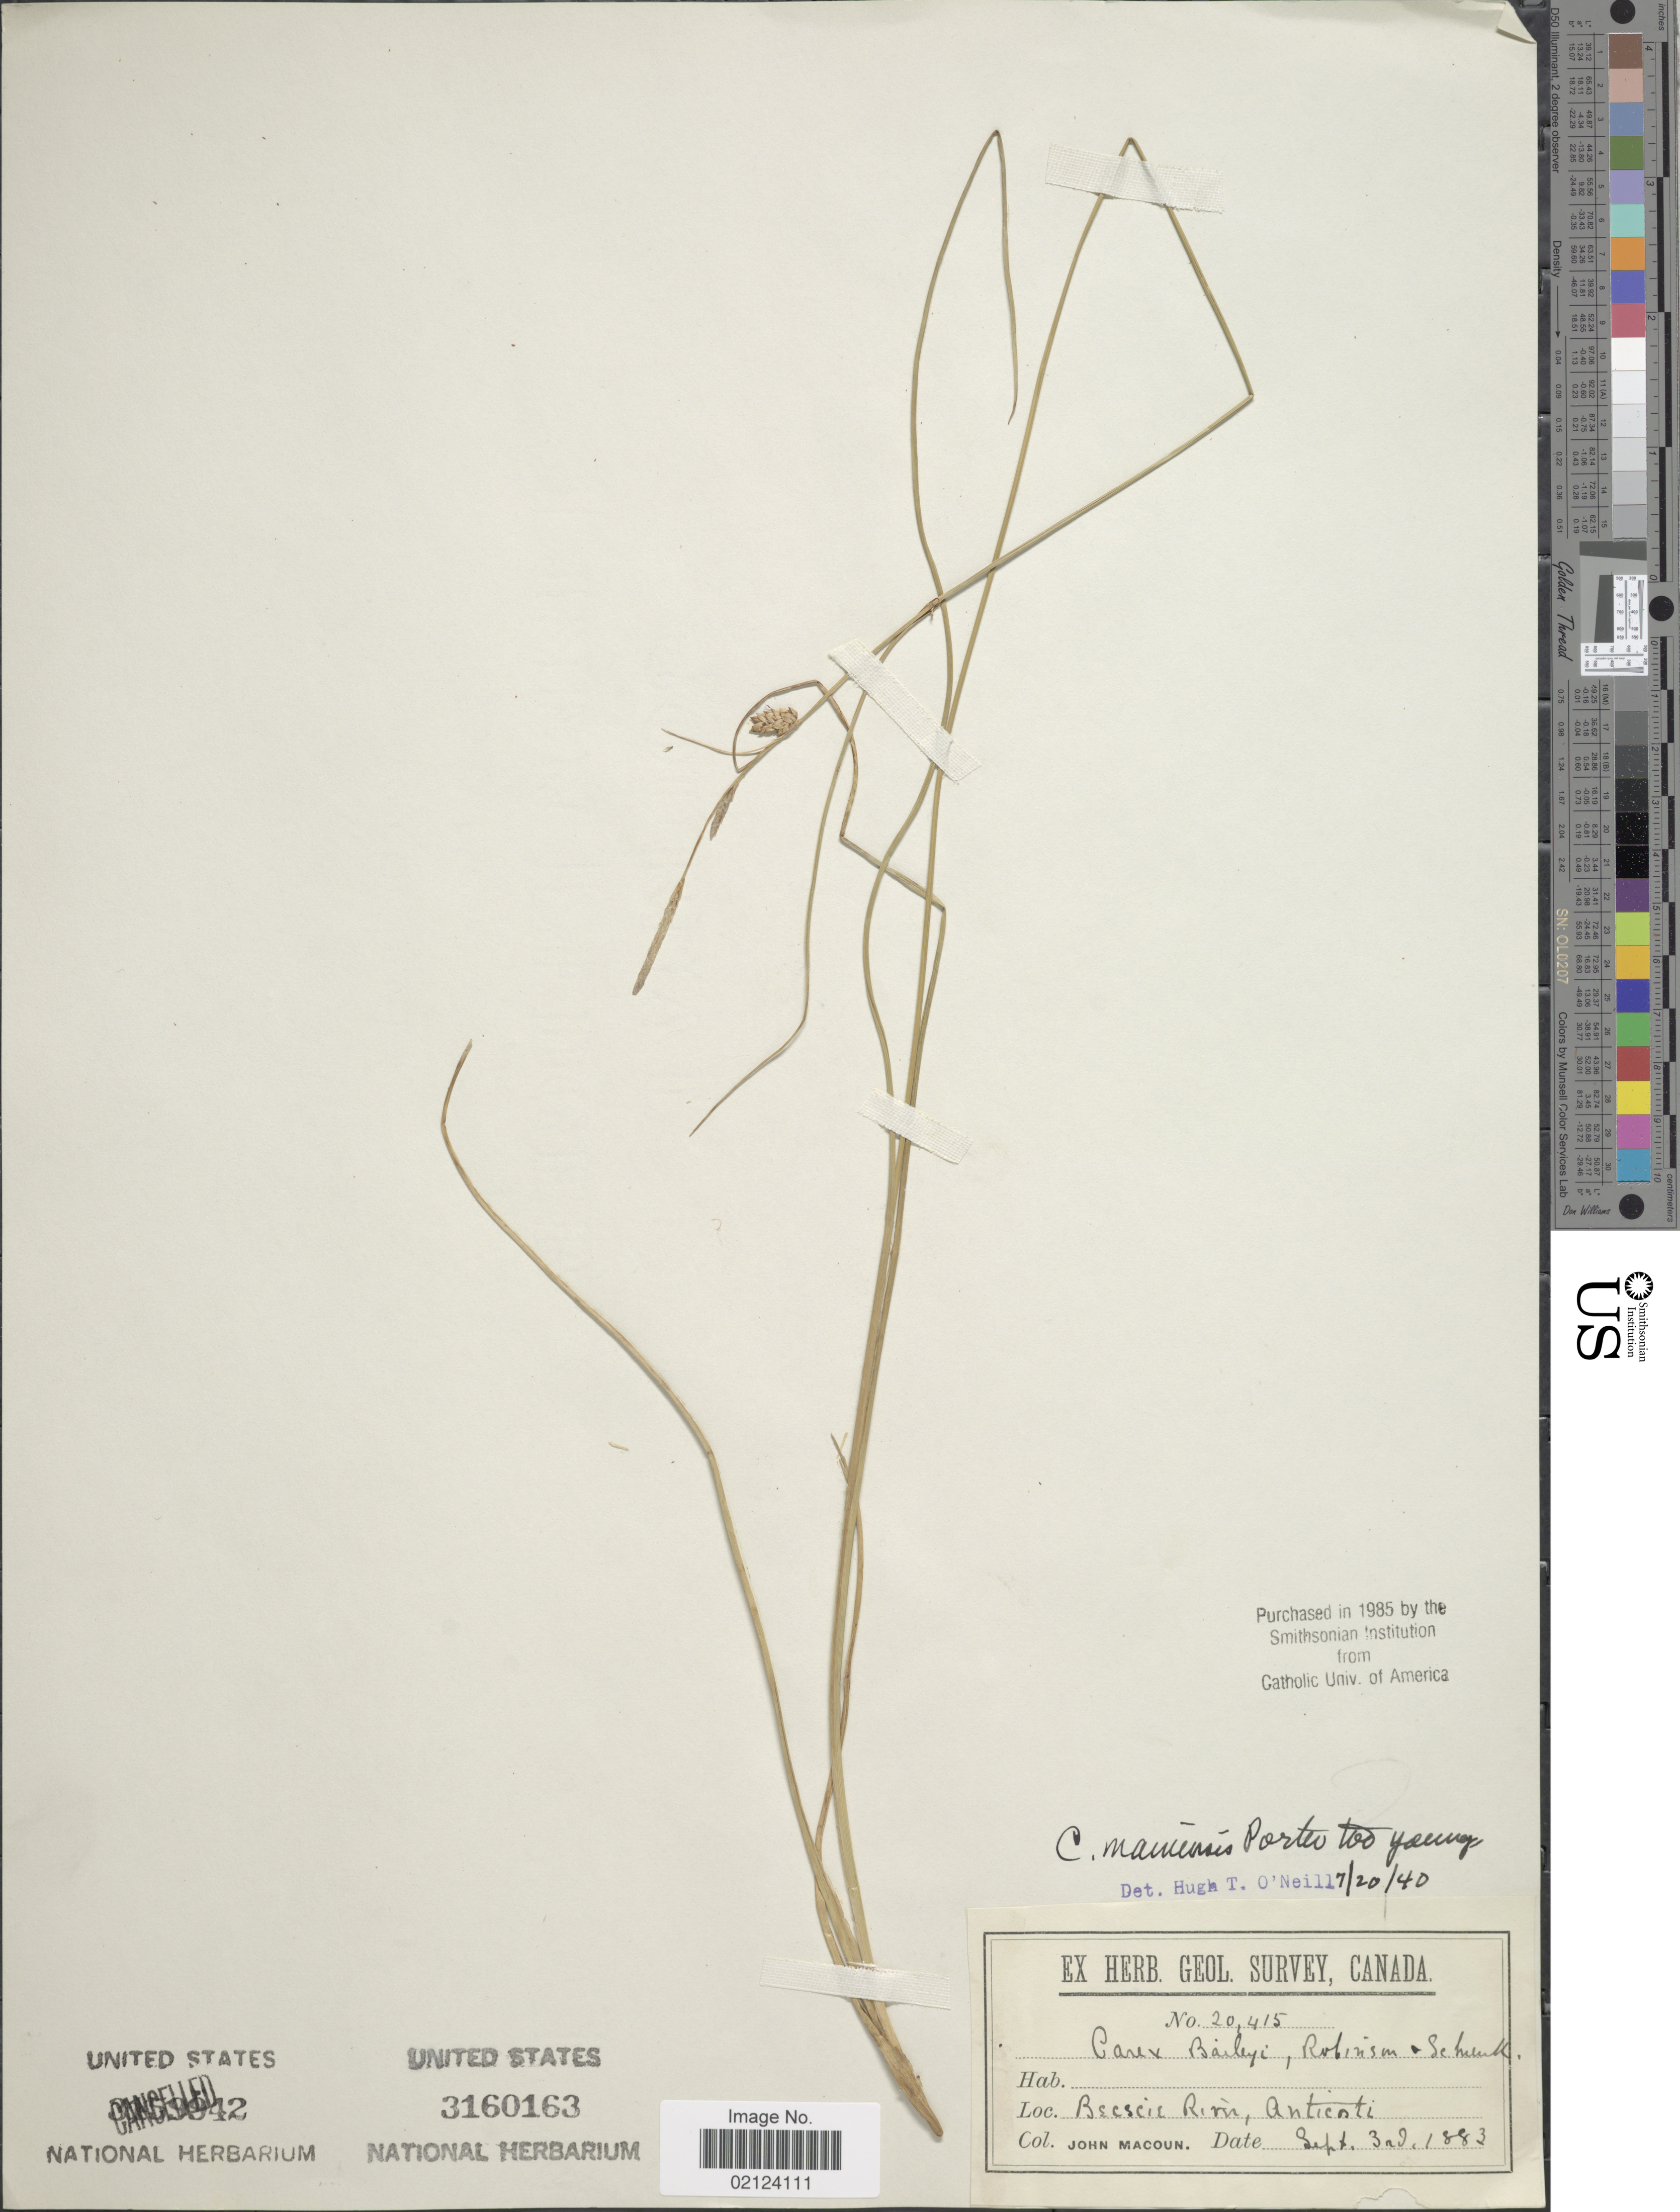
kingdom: Plantae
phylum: Tracheophyta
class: Liliopsida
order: Poales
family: Cyperaceae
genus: Carex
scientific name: Carex manhartii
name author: Bryson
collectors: J. Macoun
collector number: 20415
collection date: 1883-09-03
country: Canada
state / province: Quebec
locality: Becscie River, Anticosti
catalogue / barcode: US 3160163